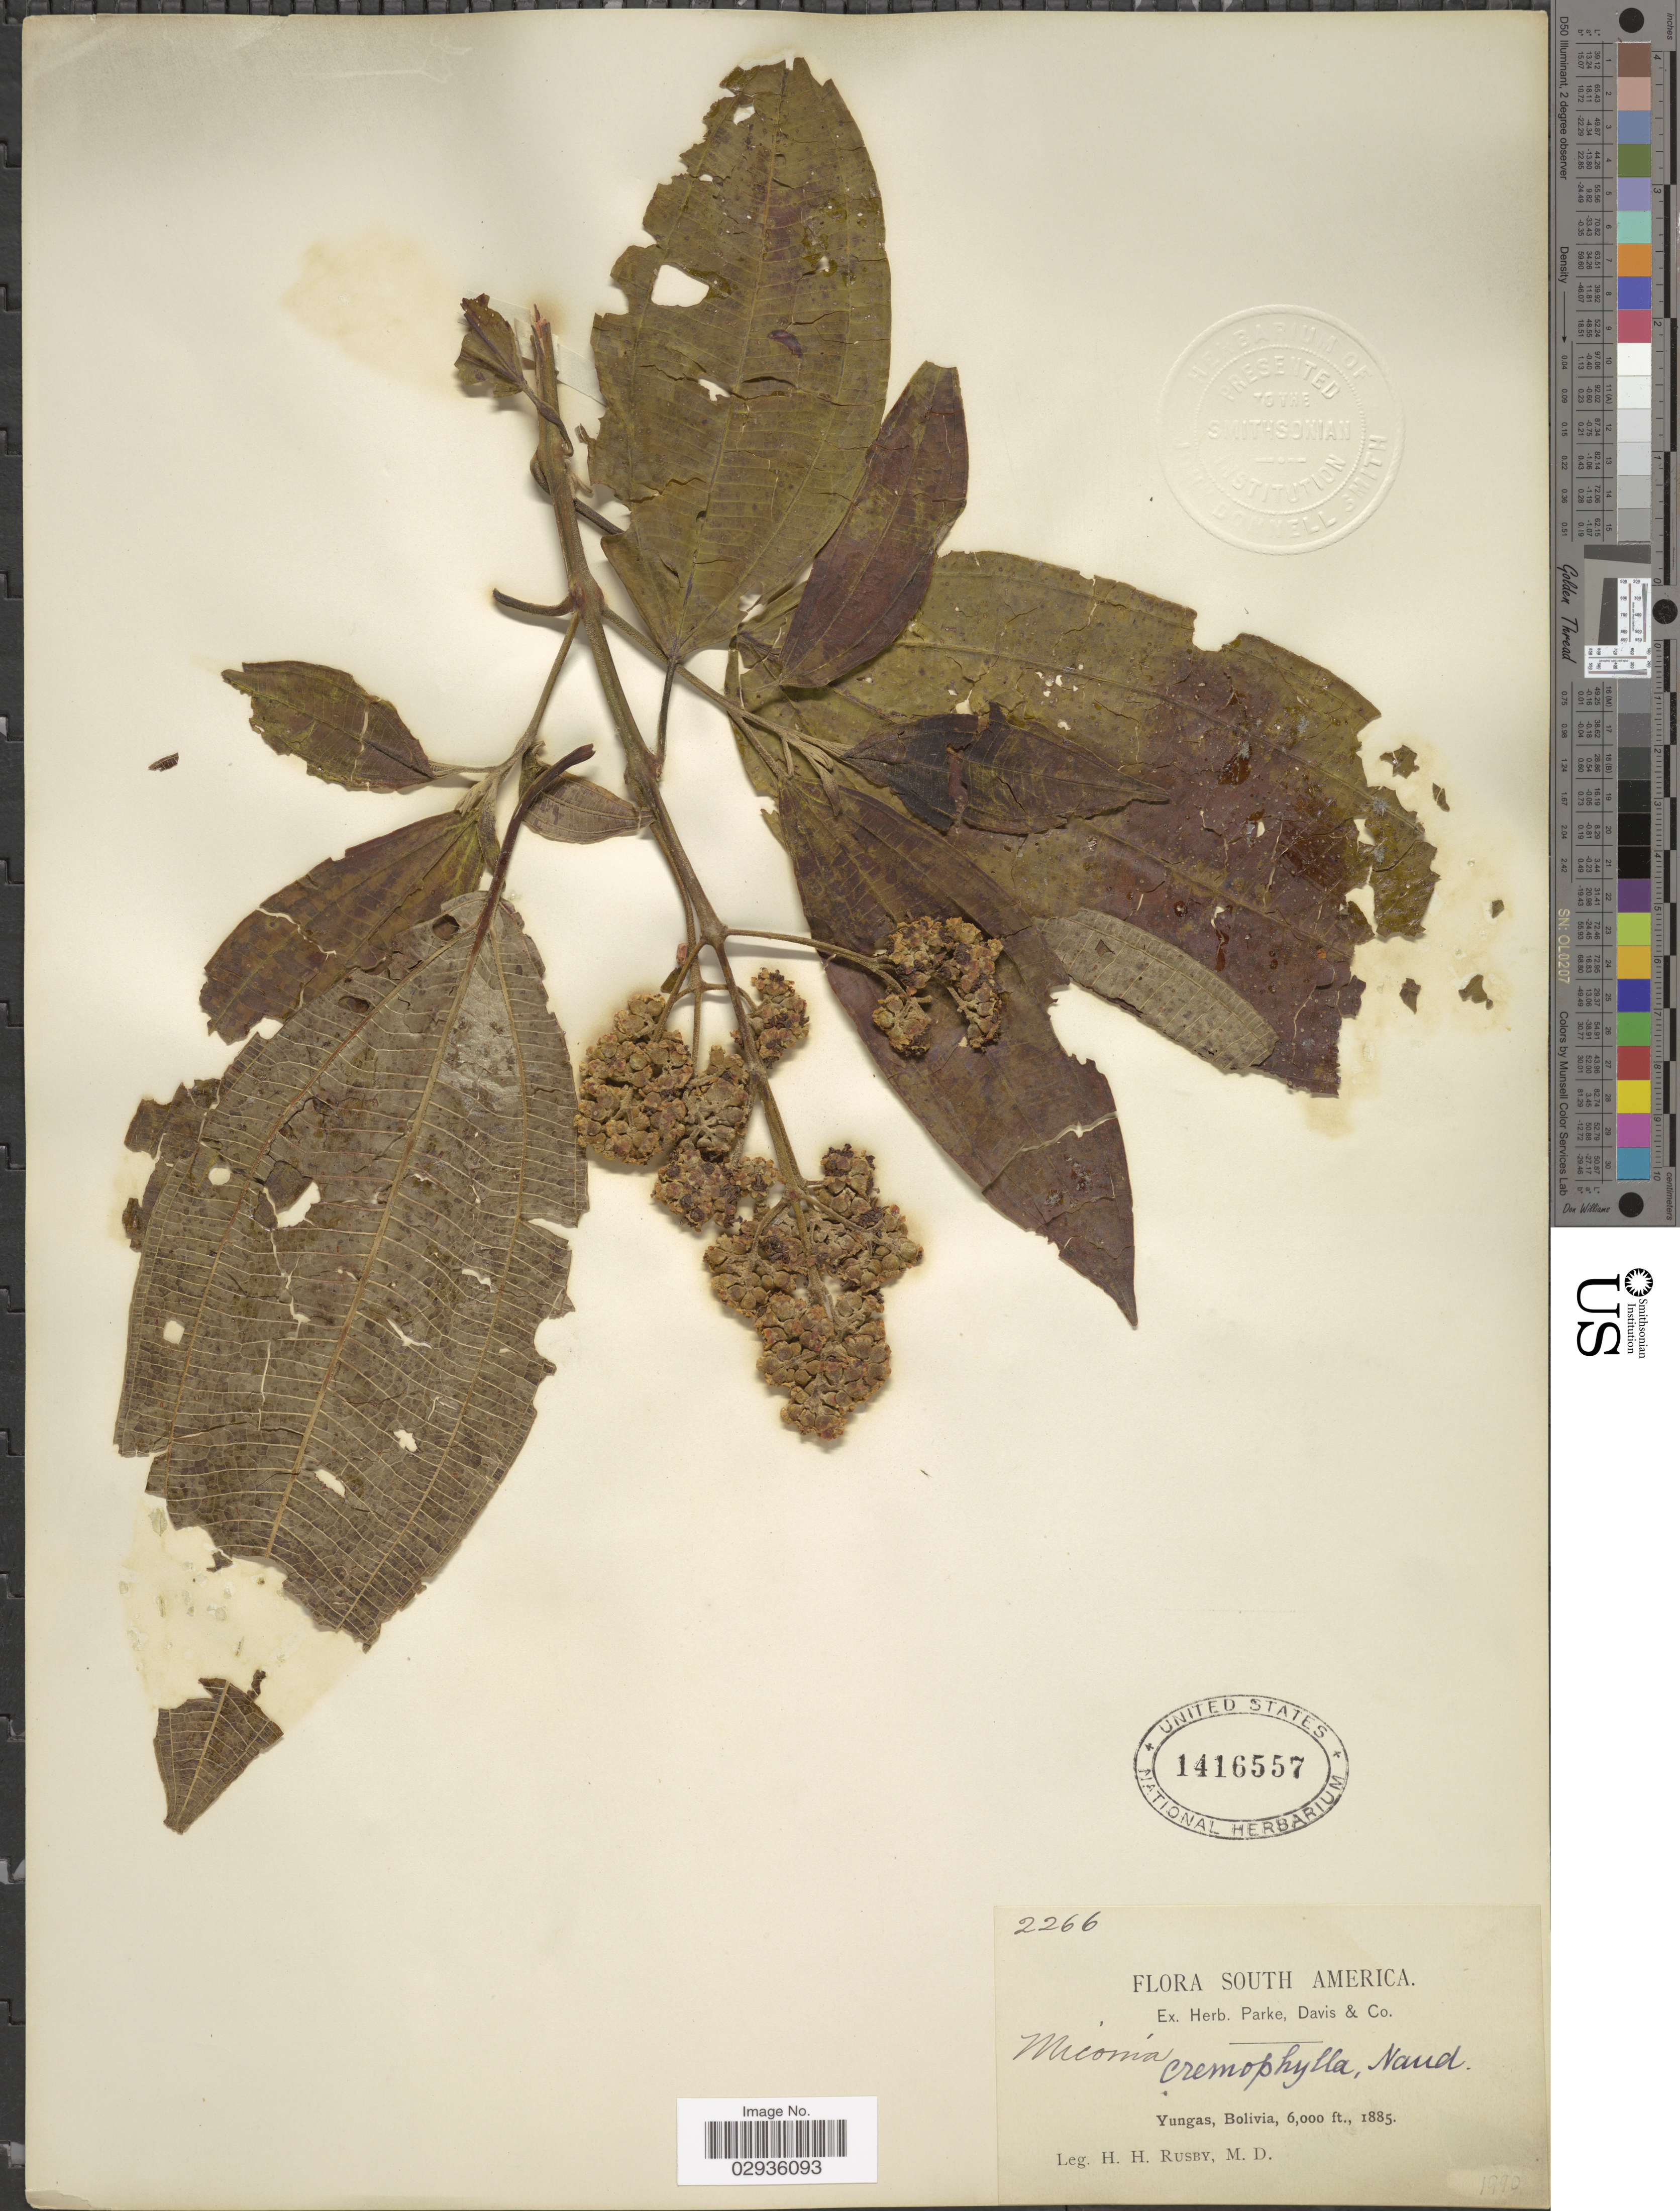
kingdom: Plantae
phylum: Tracheophyta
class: Magnoliopsida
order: Myrtales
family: Melastomataceae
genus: Miconia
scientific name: Miconia amabilis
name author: Cogn.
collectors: H. H. Rusby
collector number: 2266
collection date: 1885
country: Bolivia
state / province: La Paz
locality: Yungas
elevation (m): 1829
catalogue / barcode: US 1416557